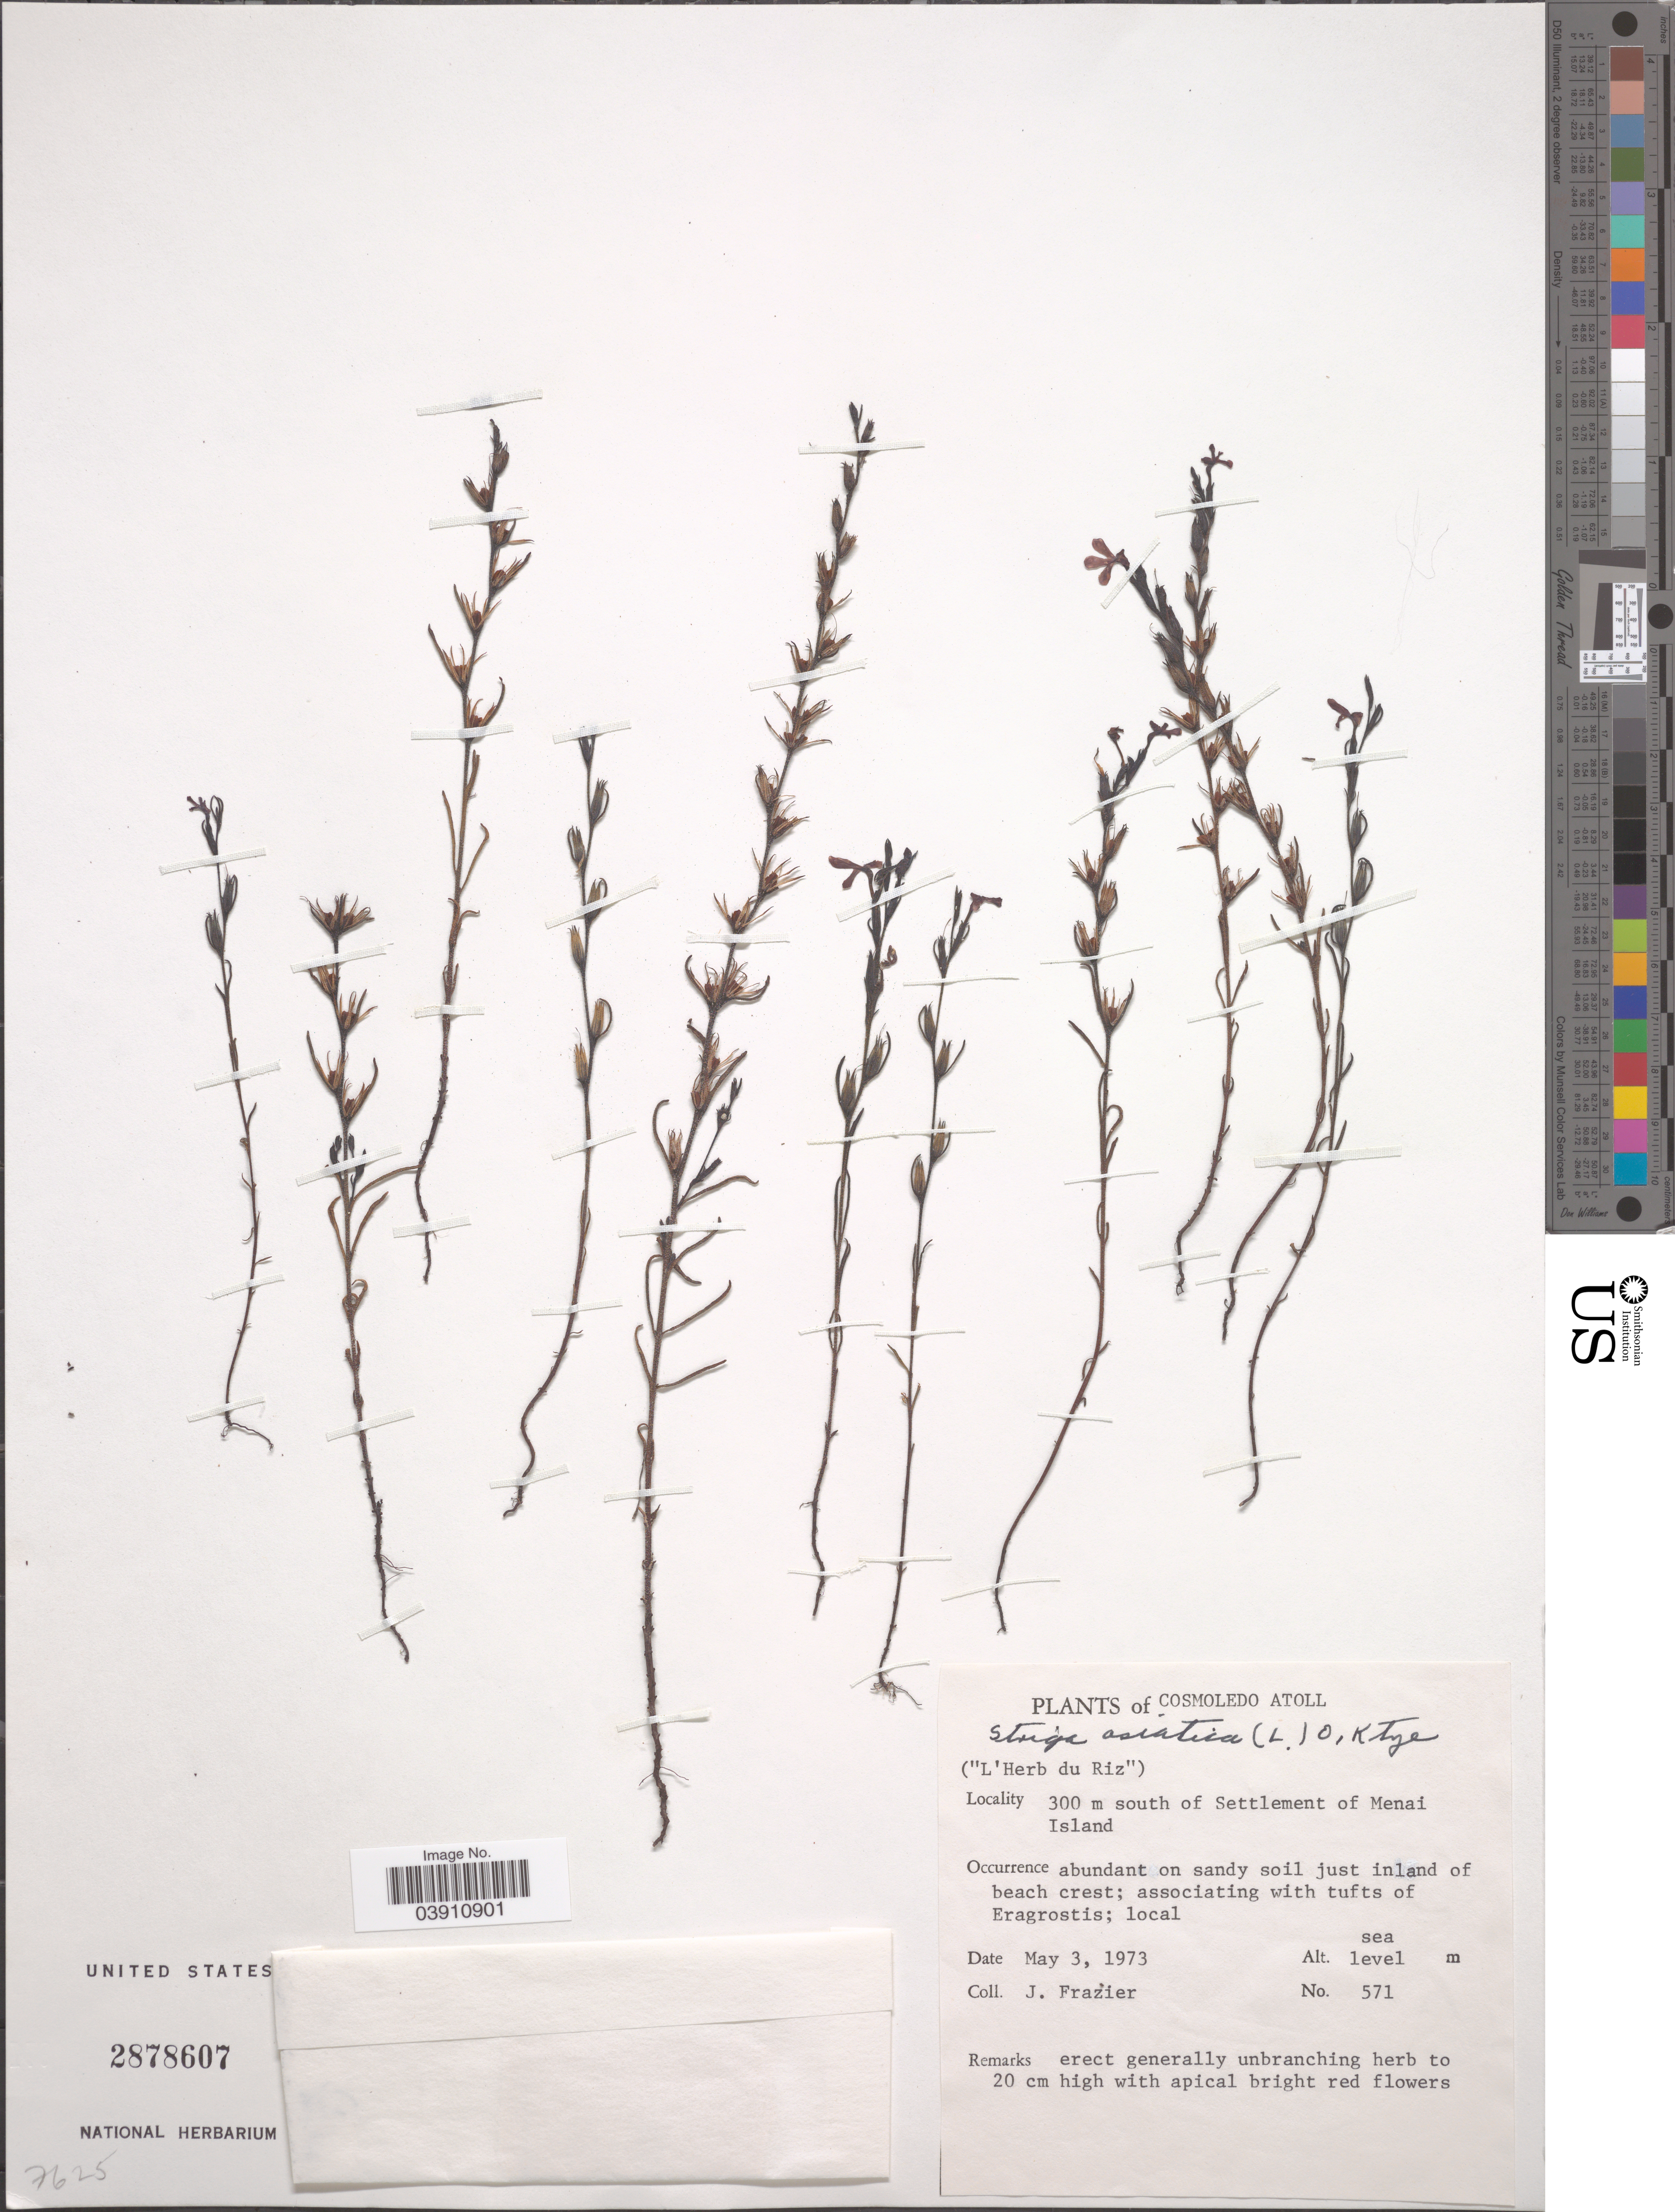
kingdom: Plantae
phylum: Tracheophyta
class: Magnoliopsida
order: Lamiales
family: Orobanchaceae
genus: Striga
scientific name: Striga lutea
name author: Lour.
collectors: J. Frazier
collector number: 571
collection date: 1973-05-03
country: Seychelles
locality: Cosmoledo Atoll. 300 m south of Settlement of Menai Island.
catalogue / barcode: US 2878607